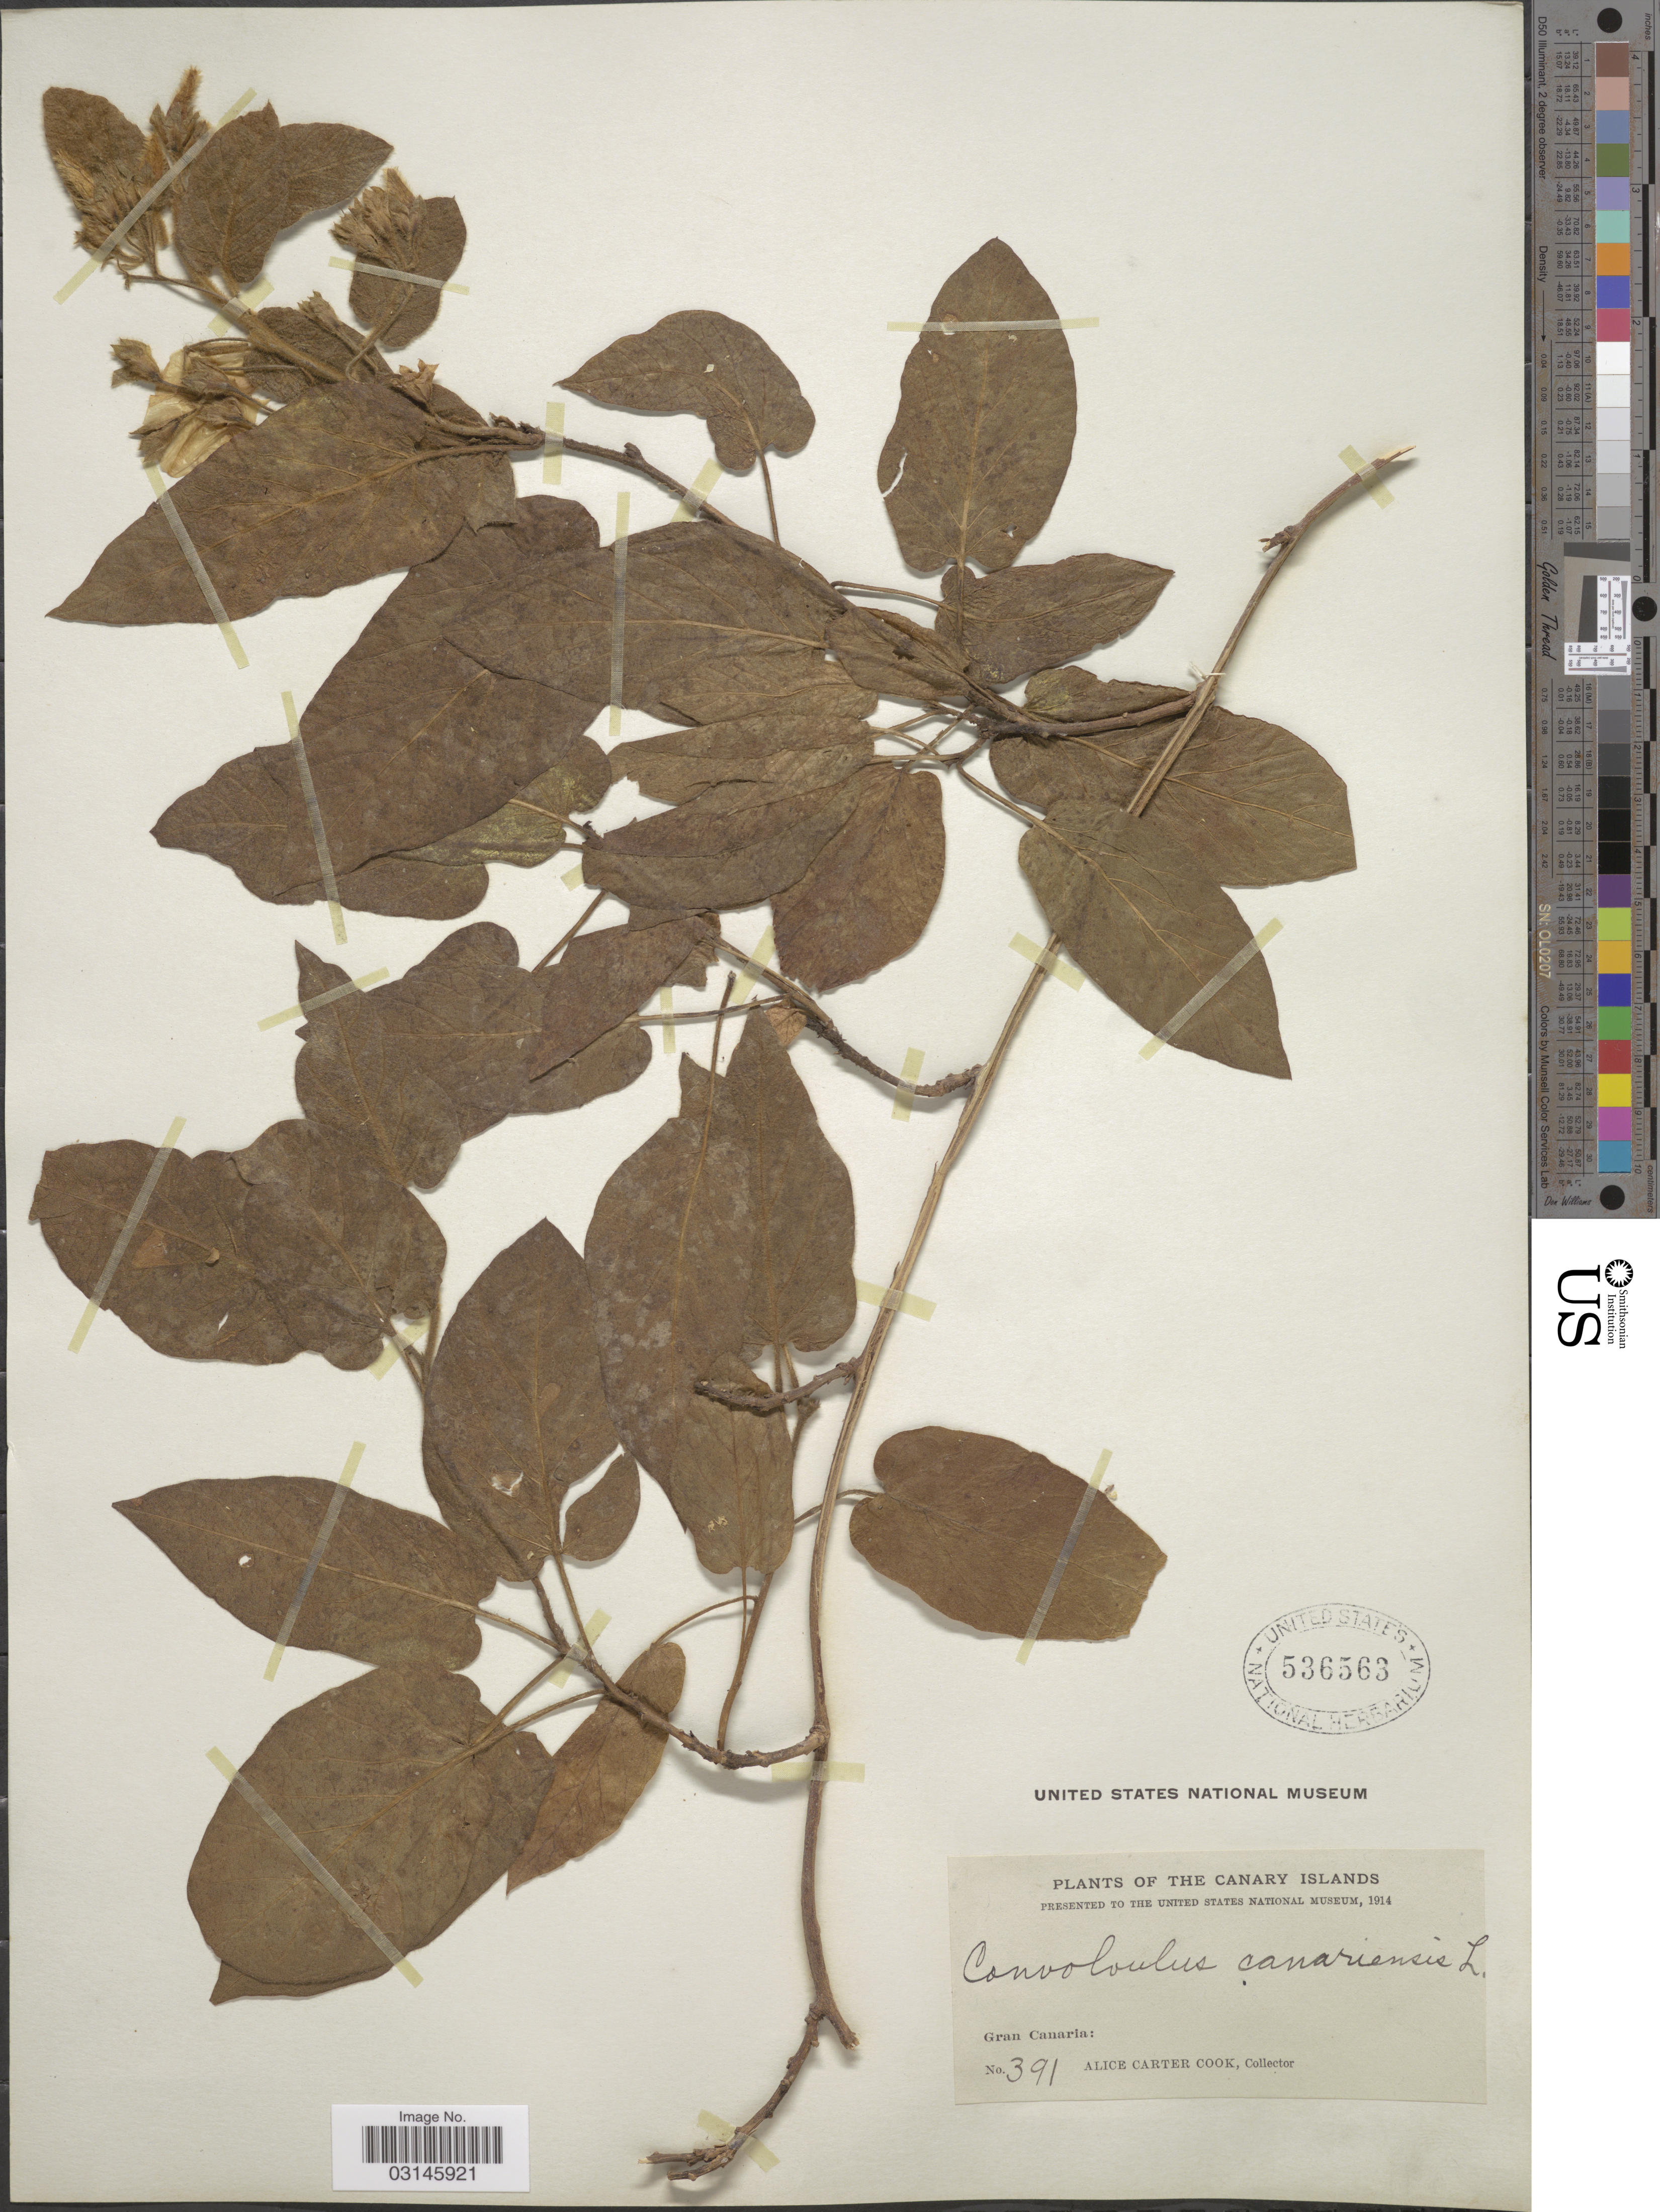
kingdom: Plantae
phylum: Tracheophyta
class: Magnoliopsida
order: Solanales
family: Convolvulaceae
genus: Convolvulus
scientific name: Convolvulus canariensis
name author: L.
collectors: Alice C. Cook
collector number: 391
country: Spain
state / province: Canarias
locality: The Canary Islands, Gran Canaria.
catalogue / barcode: US 536563